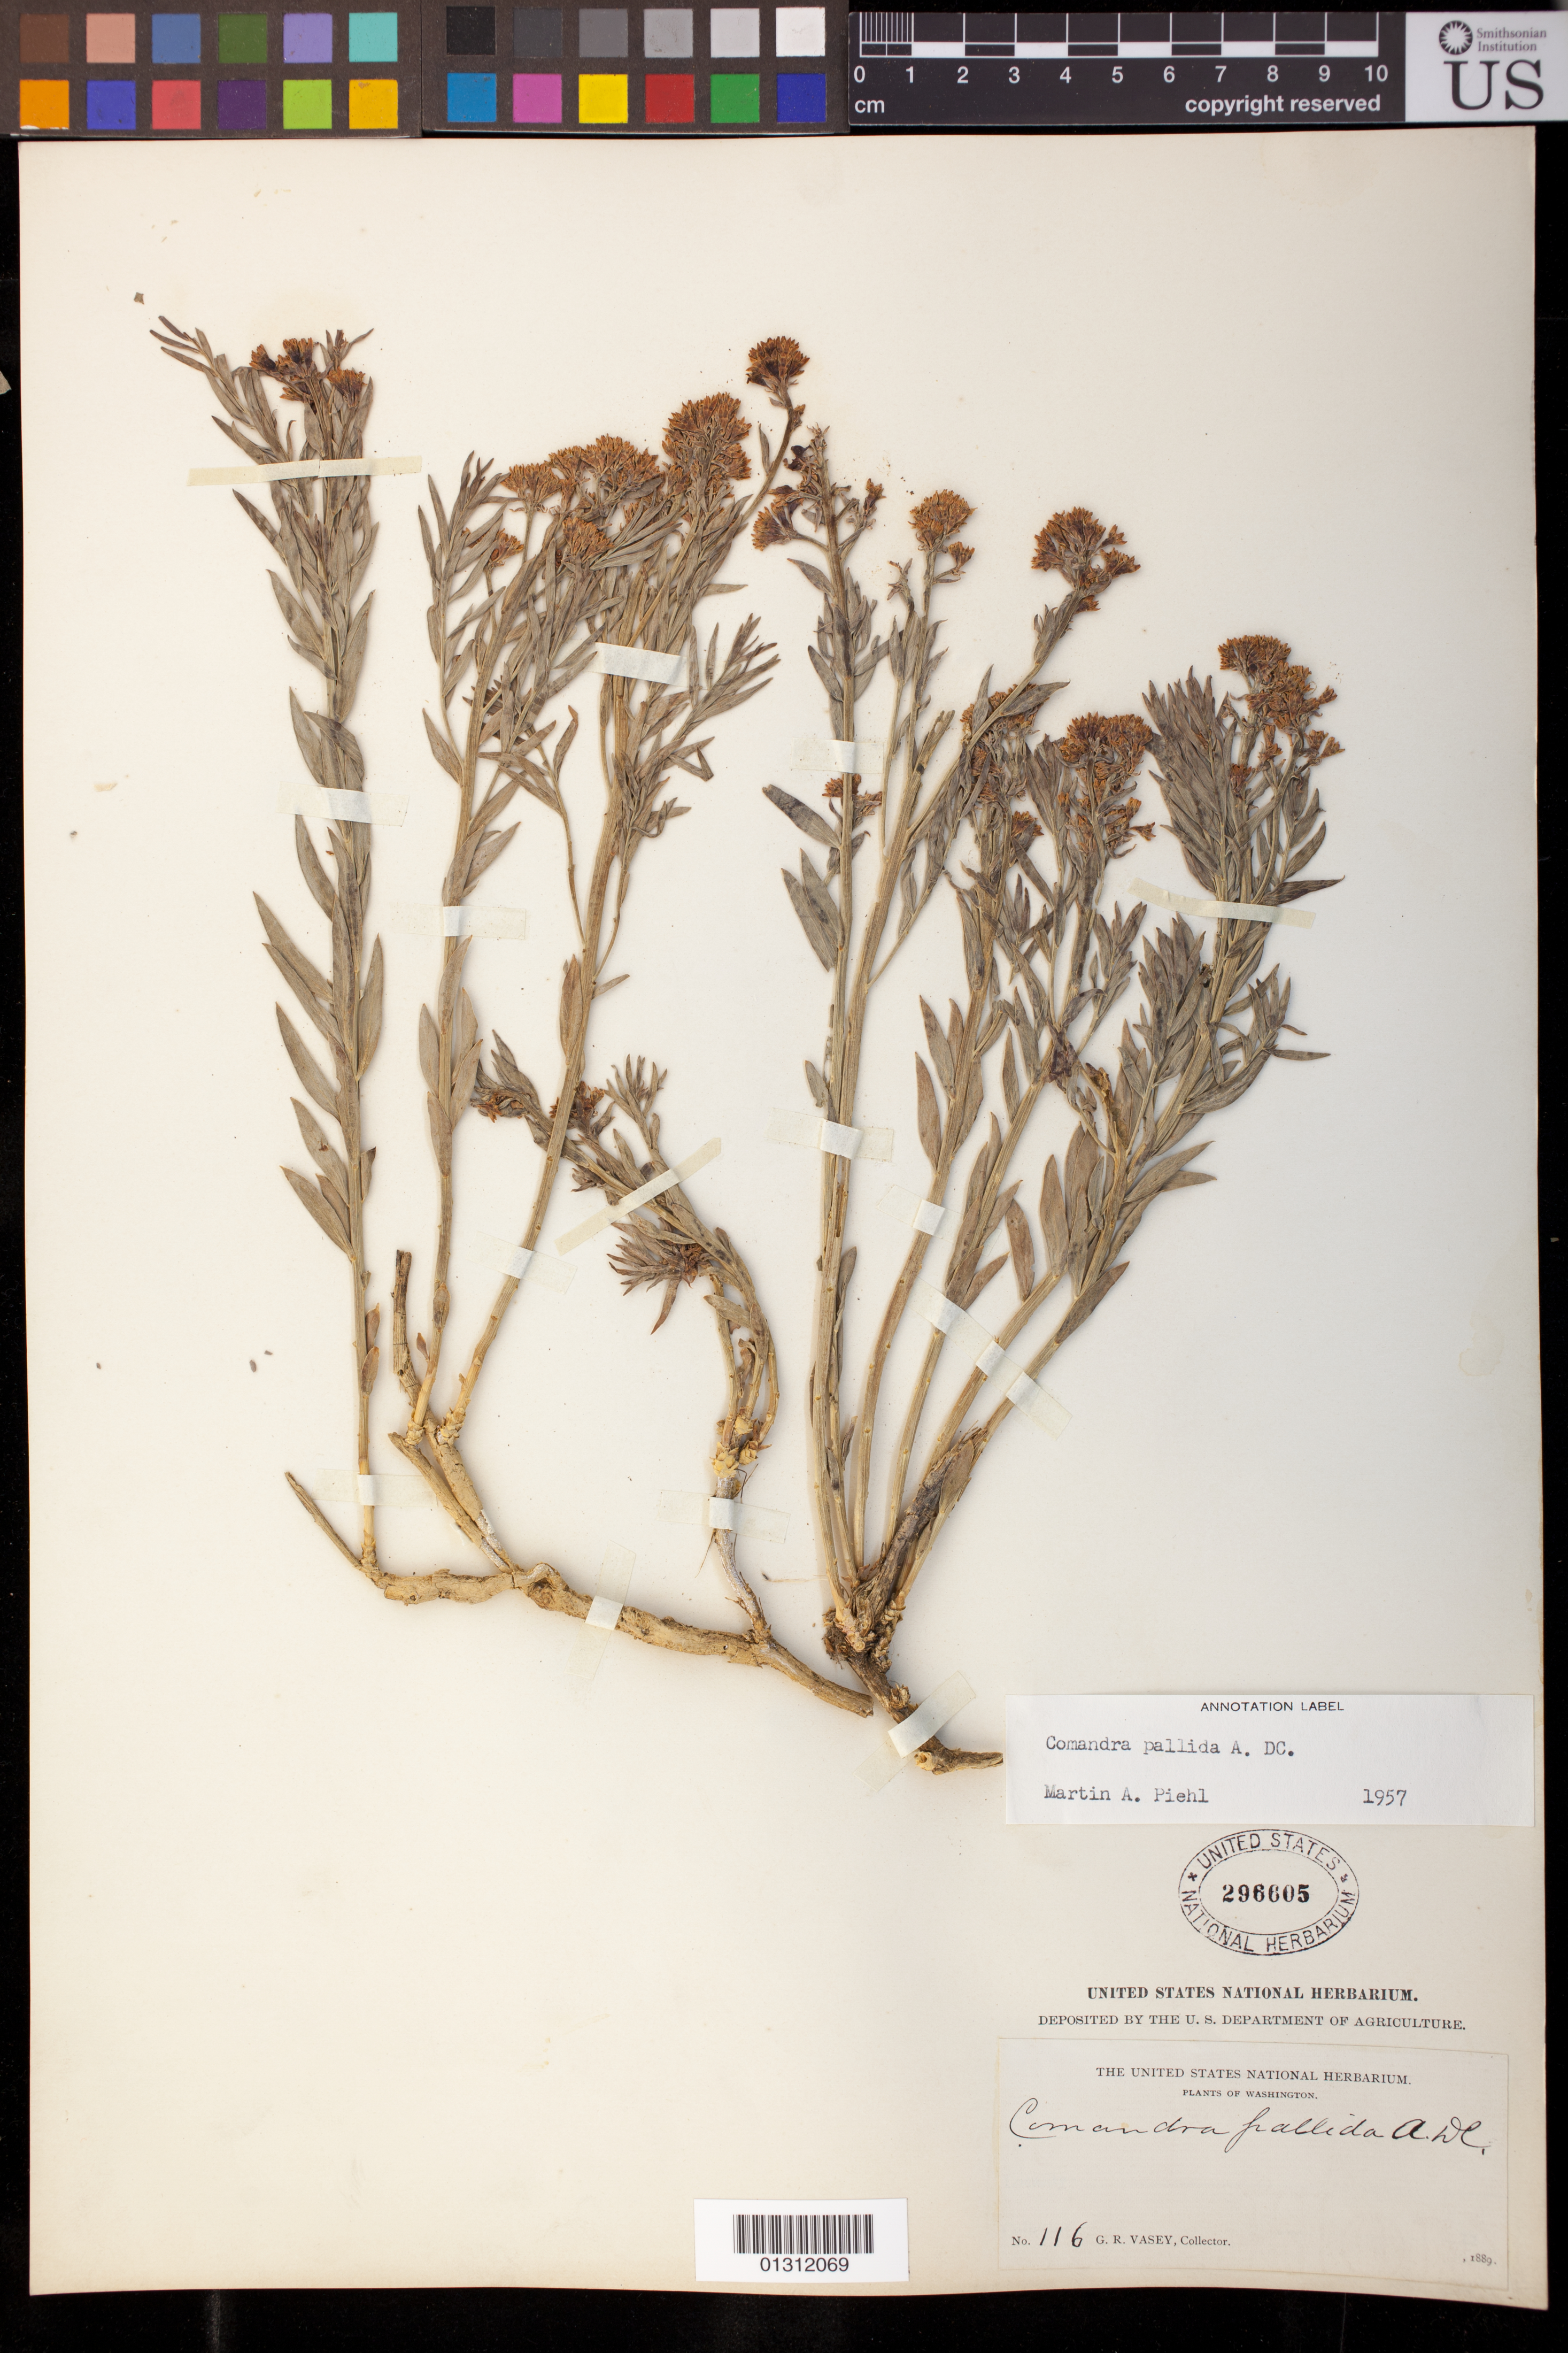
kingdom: Plantae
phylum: Tracheophyta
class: Magnoliopsida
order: Santalales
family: Comandraceae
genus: Comandra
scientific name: Comandra pallida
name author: A. DC.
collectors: G. R. Vasey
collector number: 116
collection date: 1889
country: United States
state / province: Washington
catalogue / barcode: US 296605